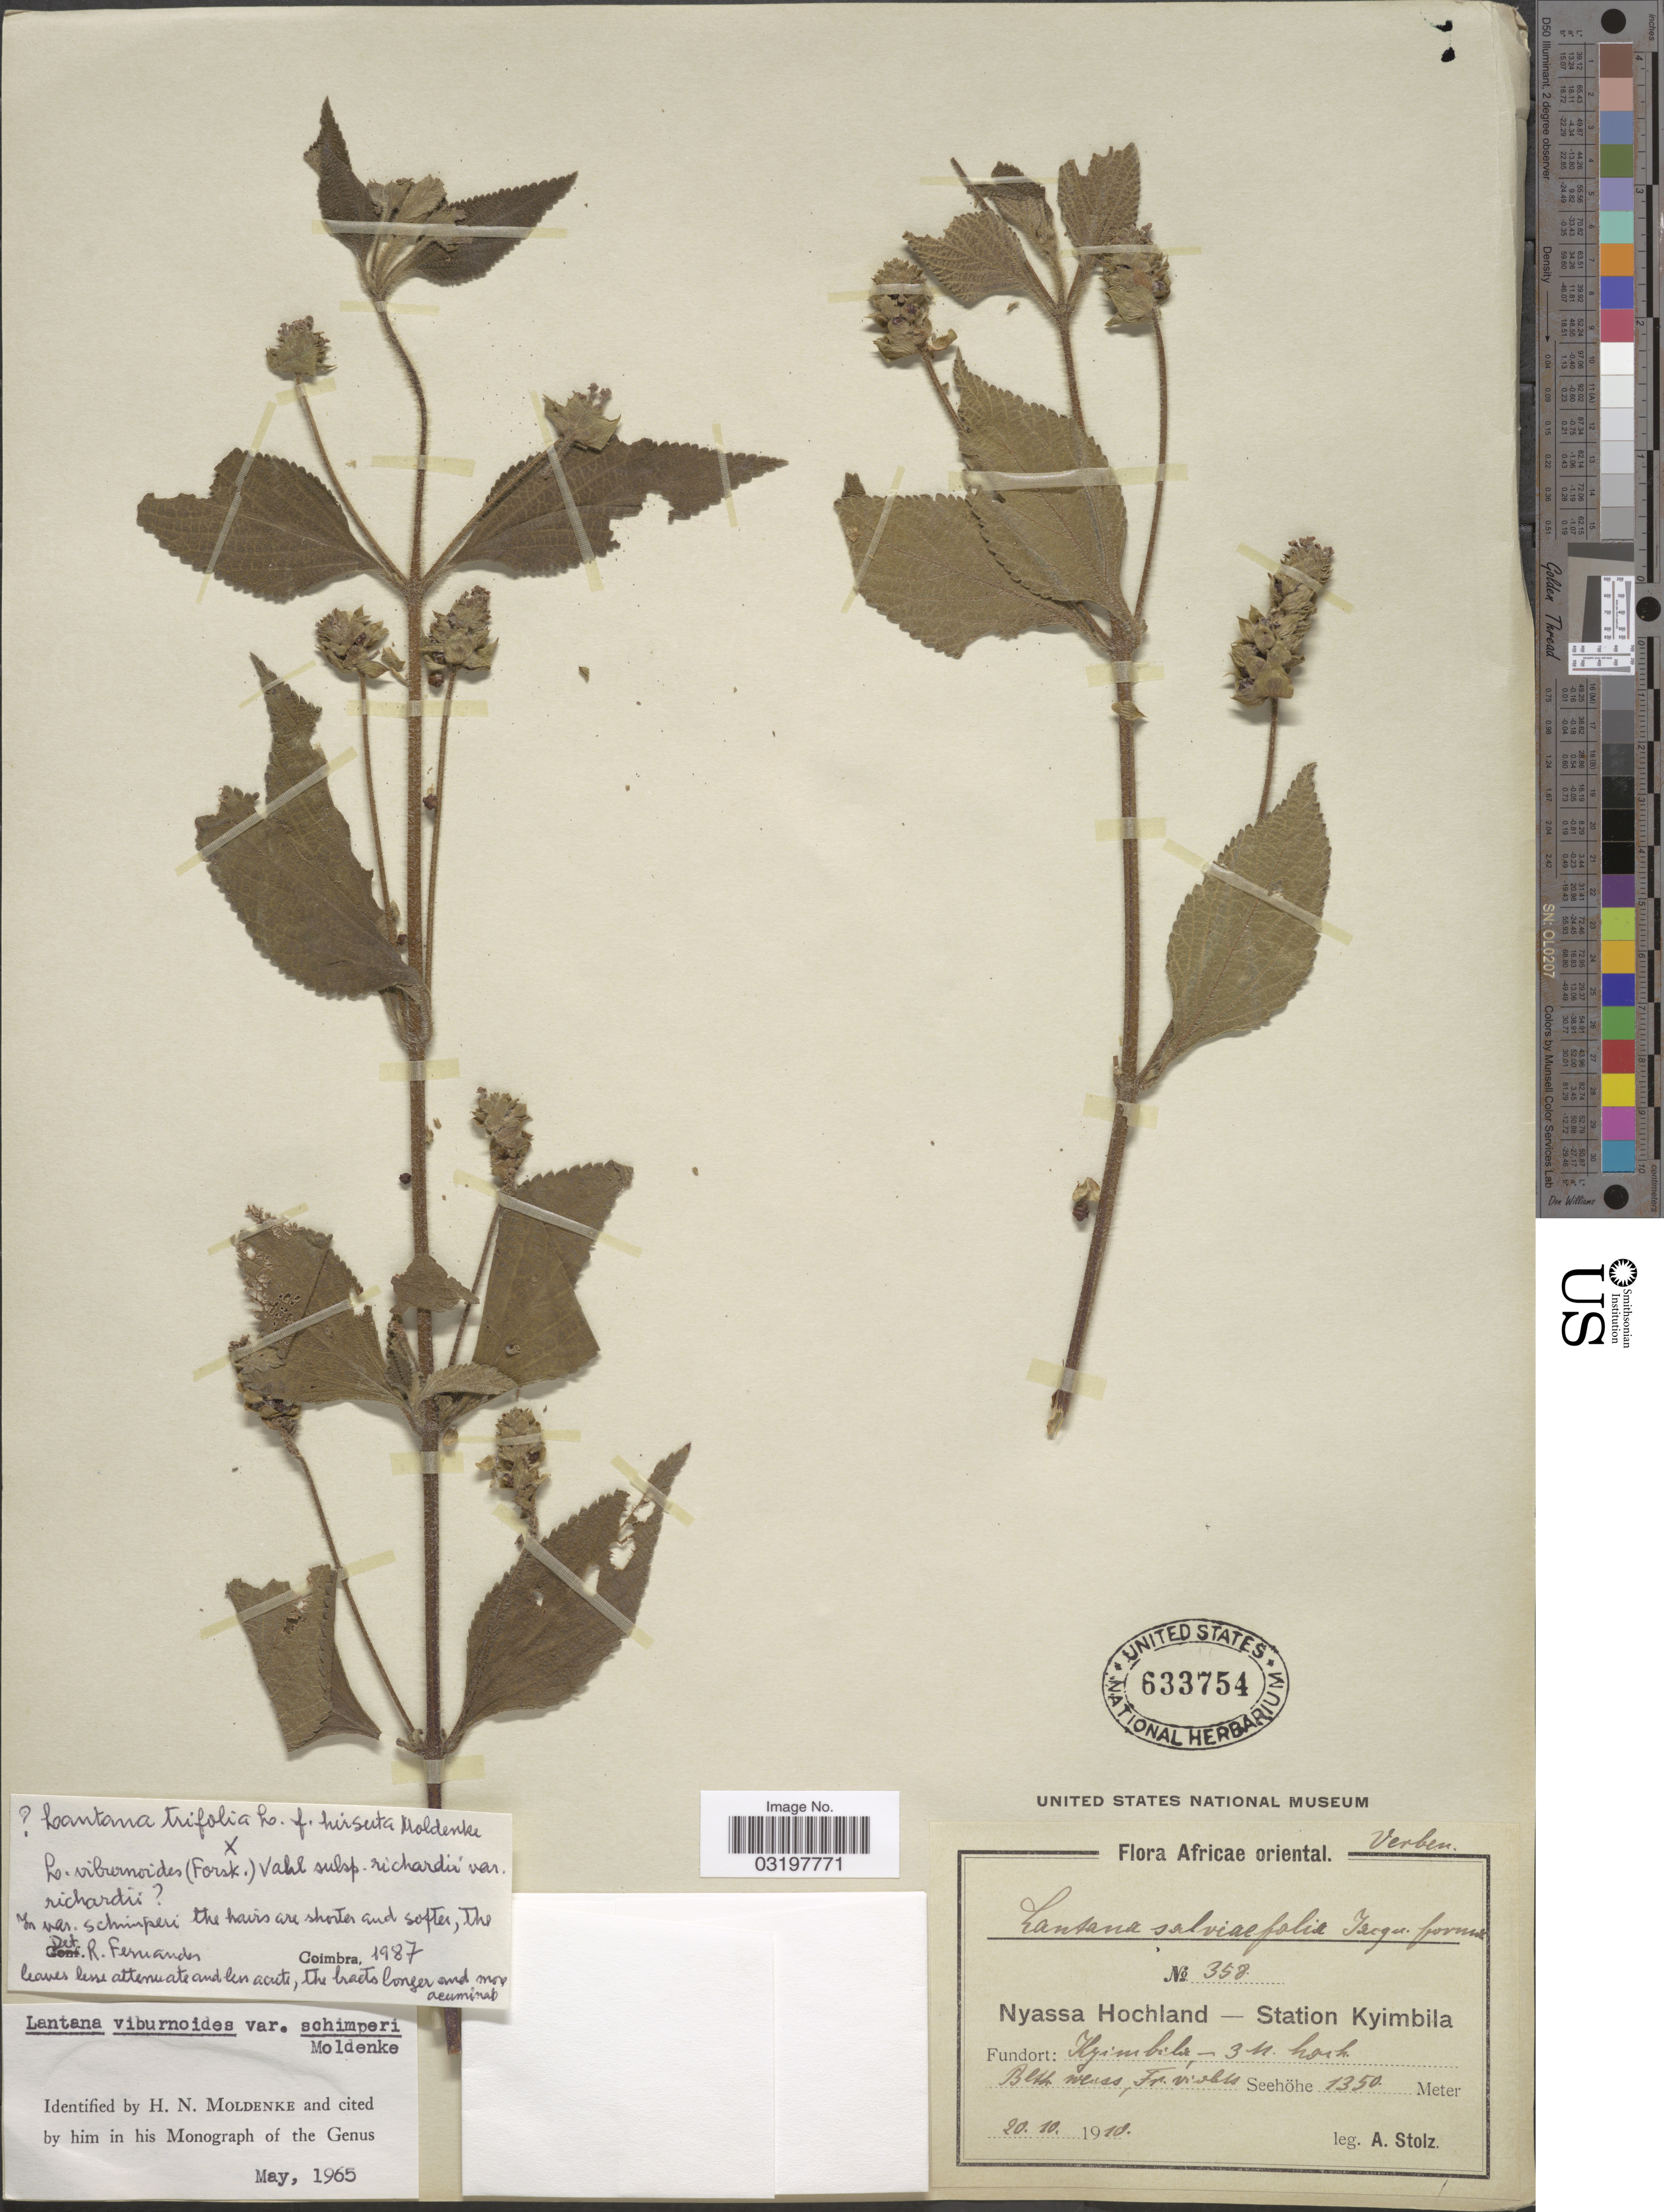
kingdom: Plantae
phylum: Tracheophyta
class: Magnoliopsida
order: Lamiales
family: Verbenaceae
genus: Lantana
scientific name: Lantana trifolia f. hirsuta x L. viburnoides subsp. richardii R. Fern.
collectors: A. Stolz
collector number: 358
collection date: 1910-10-20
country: Malawi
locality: Nyassa Hochland - Station Kyimbila, Fundort: Kyimbila.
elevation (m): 1350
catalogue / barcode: US 633754